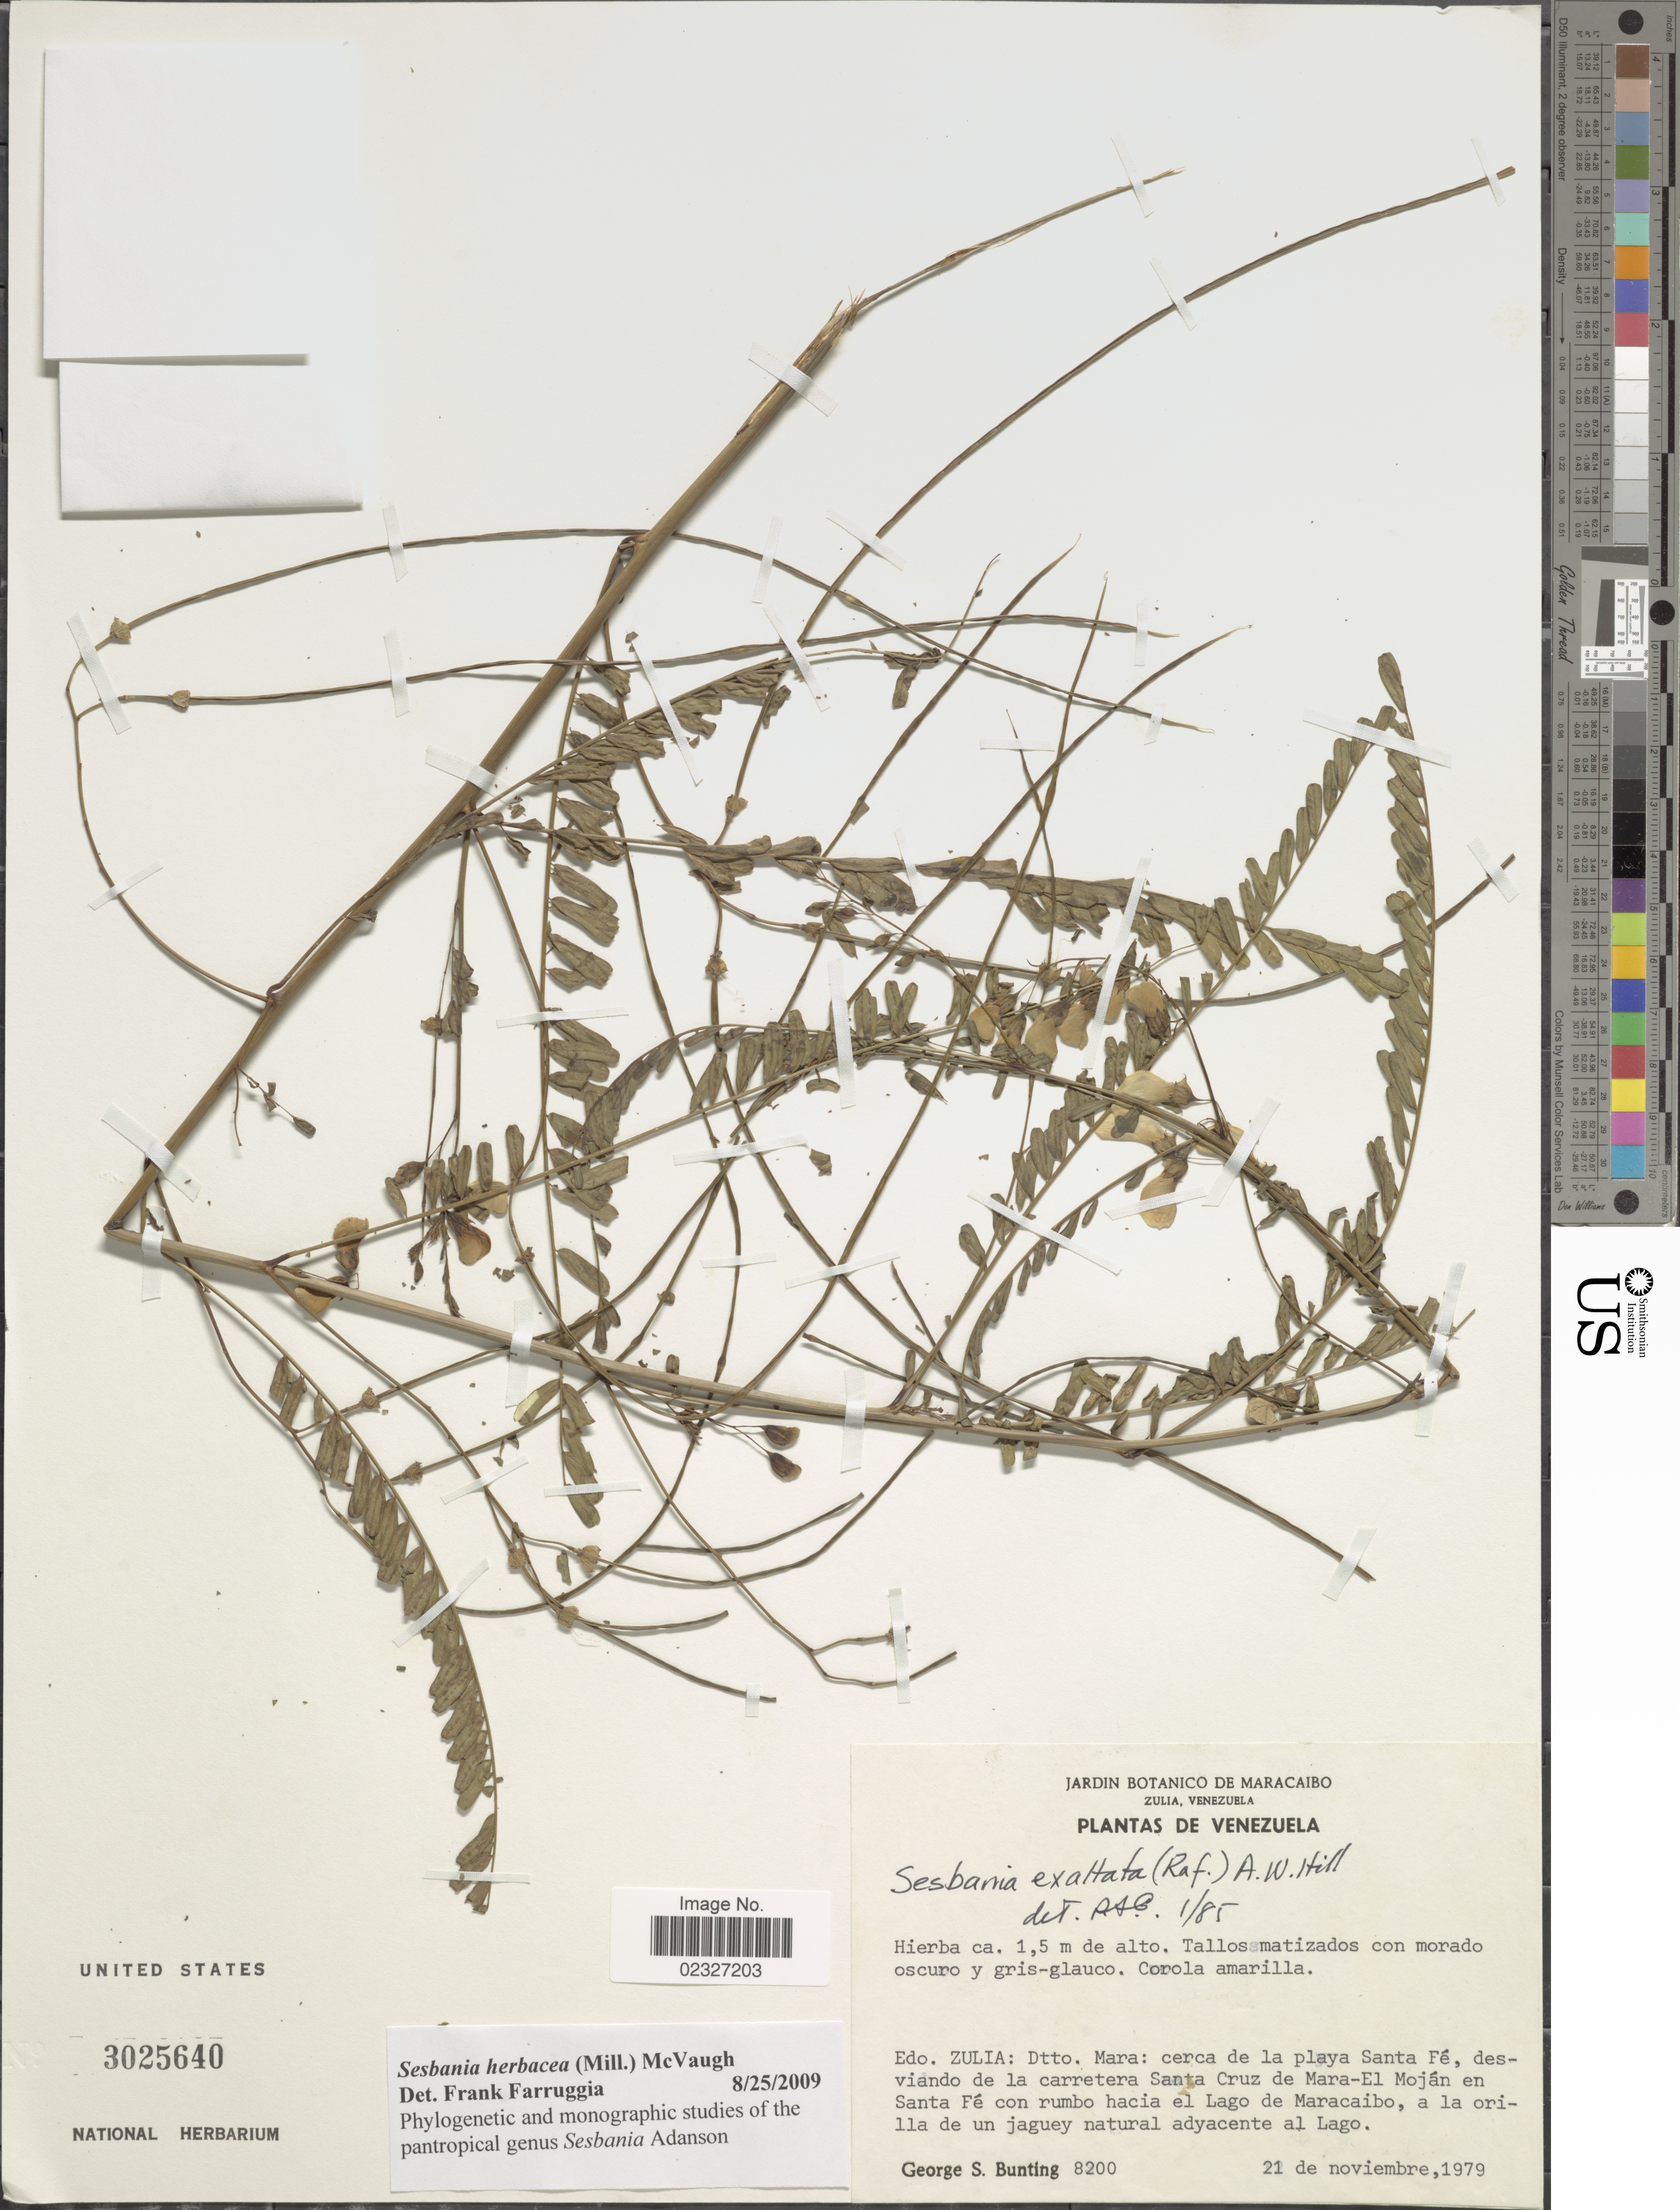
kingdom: Plantae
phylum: Tracheophyta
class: Magnoliopsida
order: Fabales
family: Fabaceae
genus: Sesbania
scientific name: Sesbania herbacea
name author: (Mill.) McVaugh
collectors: G. S. Bunting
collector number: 8200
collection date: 1979-11-21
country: Venezuela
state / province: Zulia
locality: Dtto Mara: cerca de la playa Santa Fé, desviando de la carretera Santa Cruz de Mara-El Moján en Santa Fé con rumbo hacia el Lago de Maracaibo, a la orilla de un jaguey natural adyacente al lago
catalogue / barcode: US 3025640